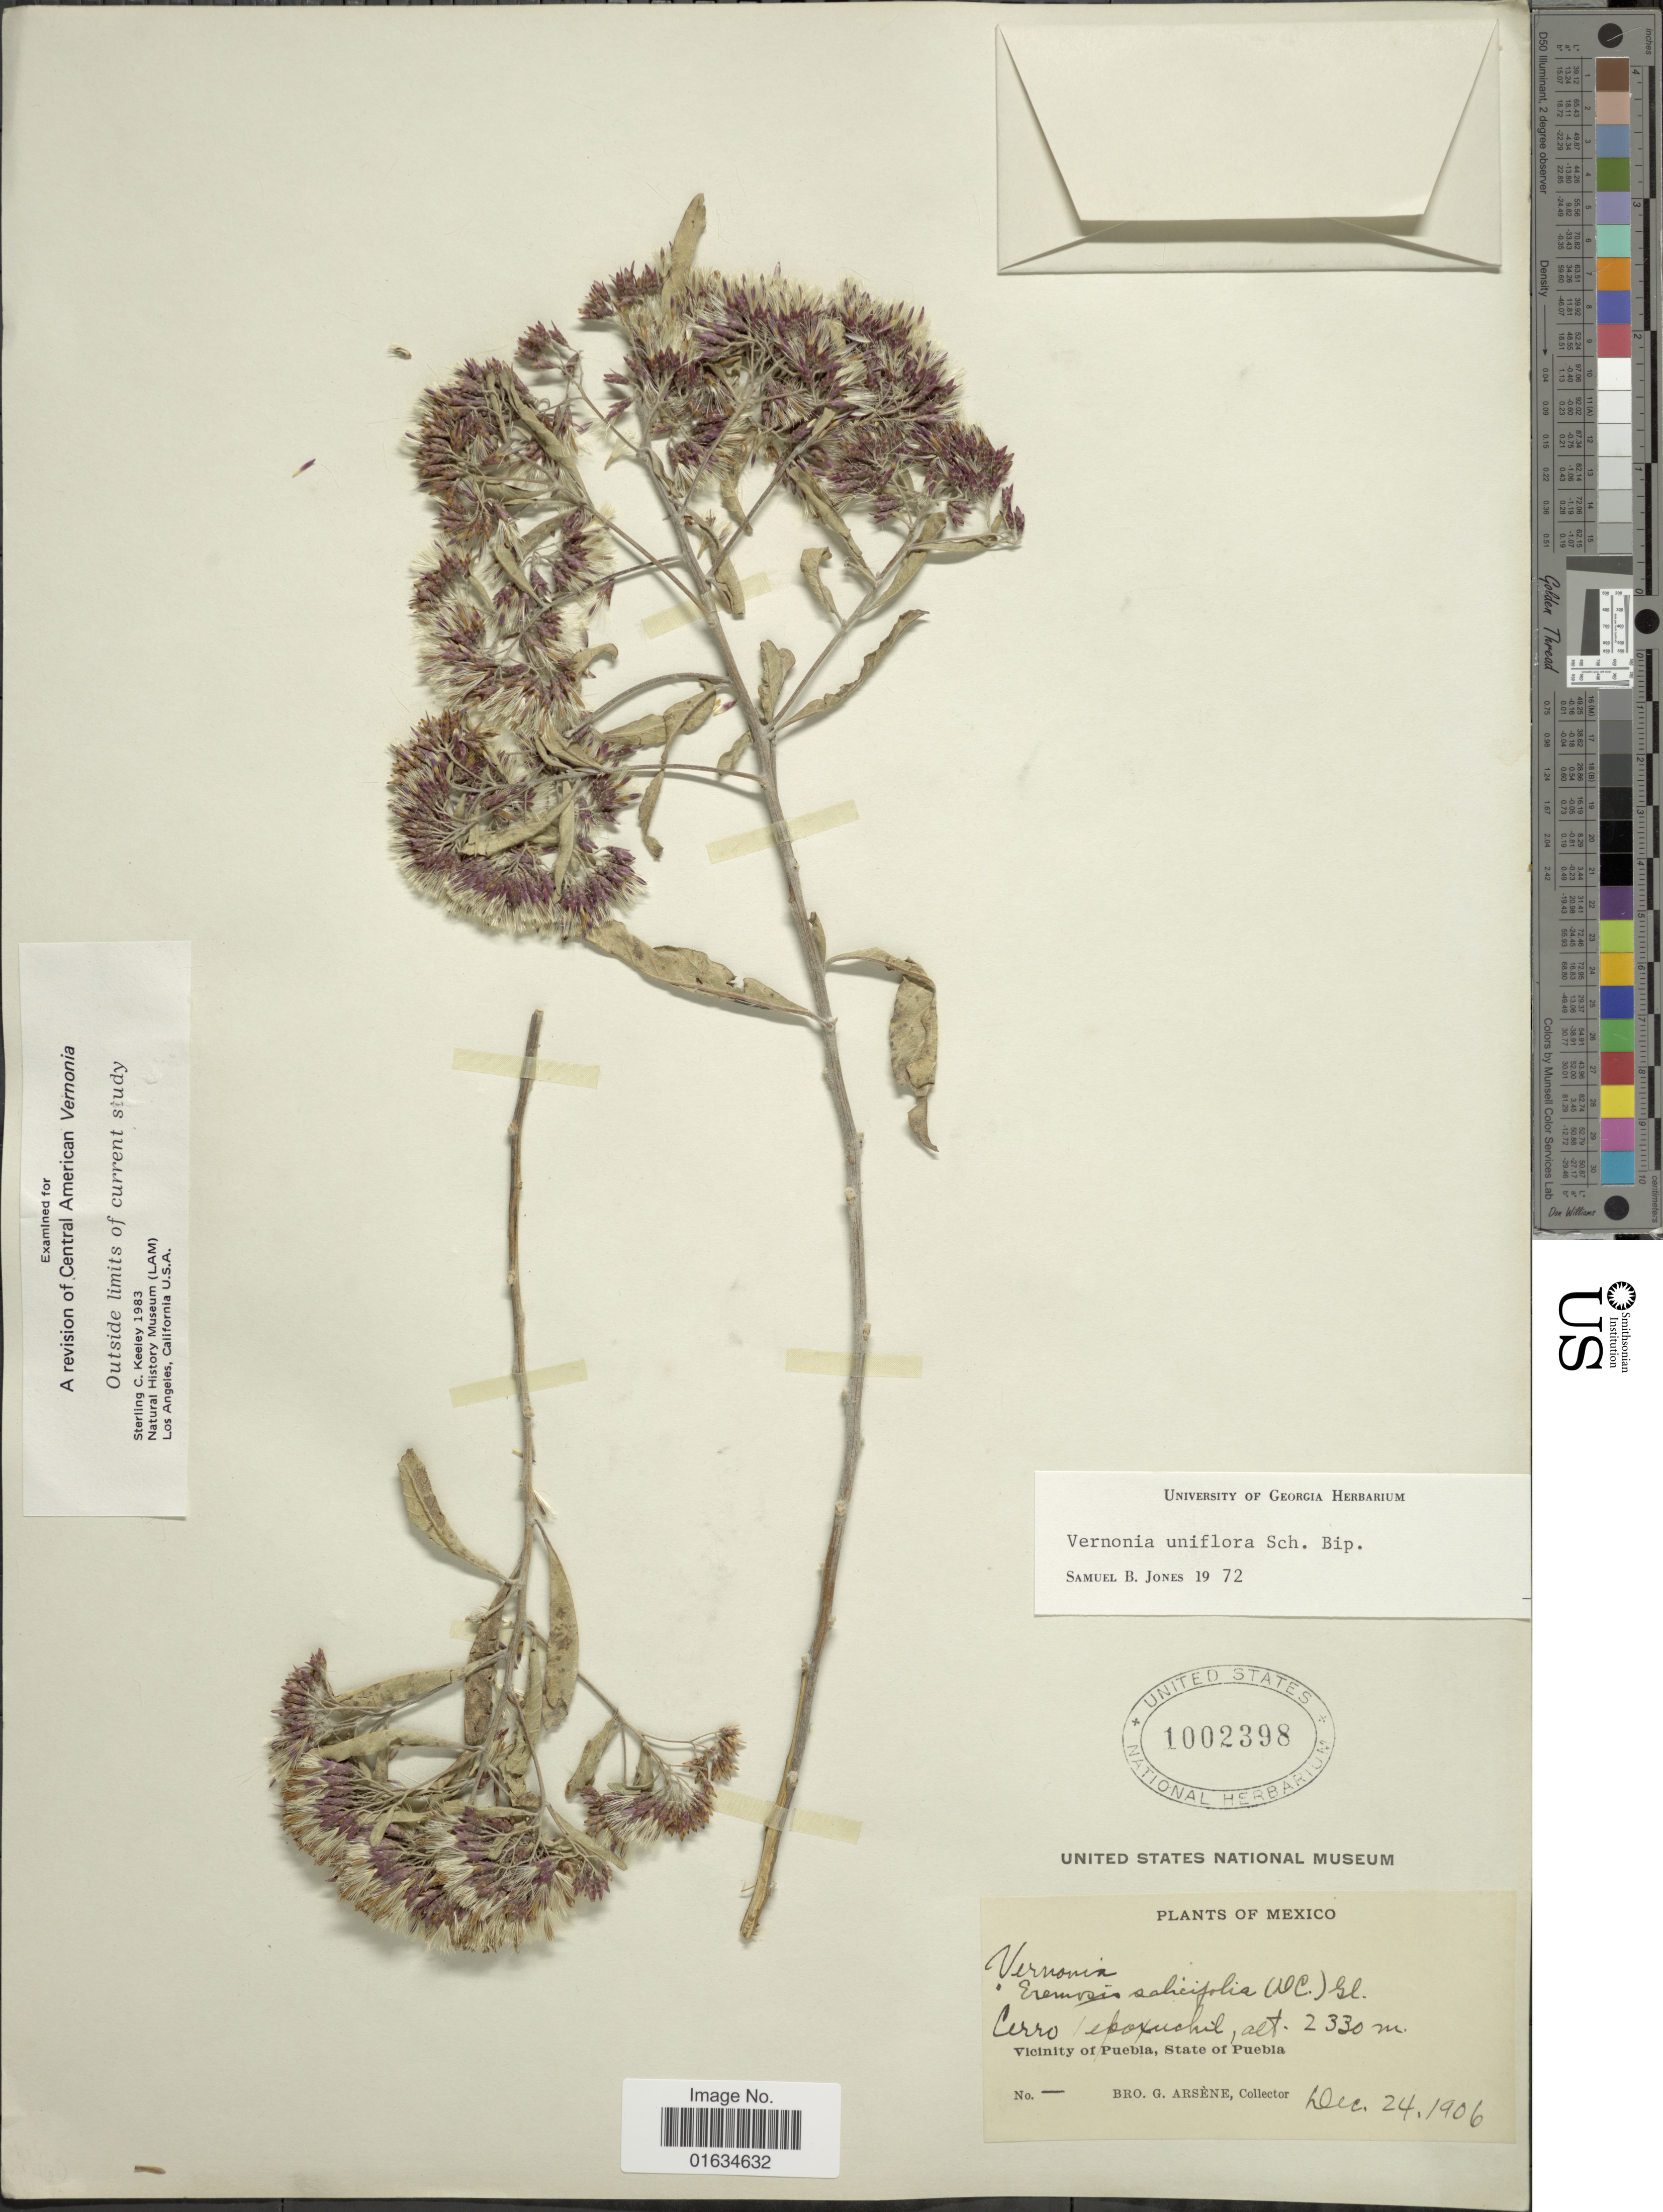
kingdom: Plantae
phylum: Tracheophyta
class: Magnoliopsida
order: Asterales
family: Asteraceae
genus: Critoniopsis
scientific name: Critoniopsis salicifolia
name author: (DC.) H. Rob.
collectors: Bro. G. Arsène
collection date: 1906-12-24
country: Mexico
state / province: Puebla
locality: Cerro Tepoxuchil, vicinity of Puebla, State of Puebla.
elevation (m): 2330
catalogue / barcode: US 1002398